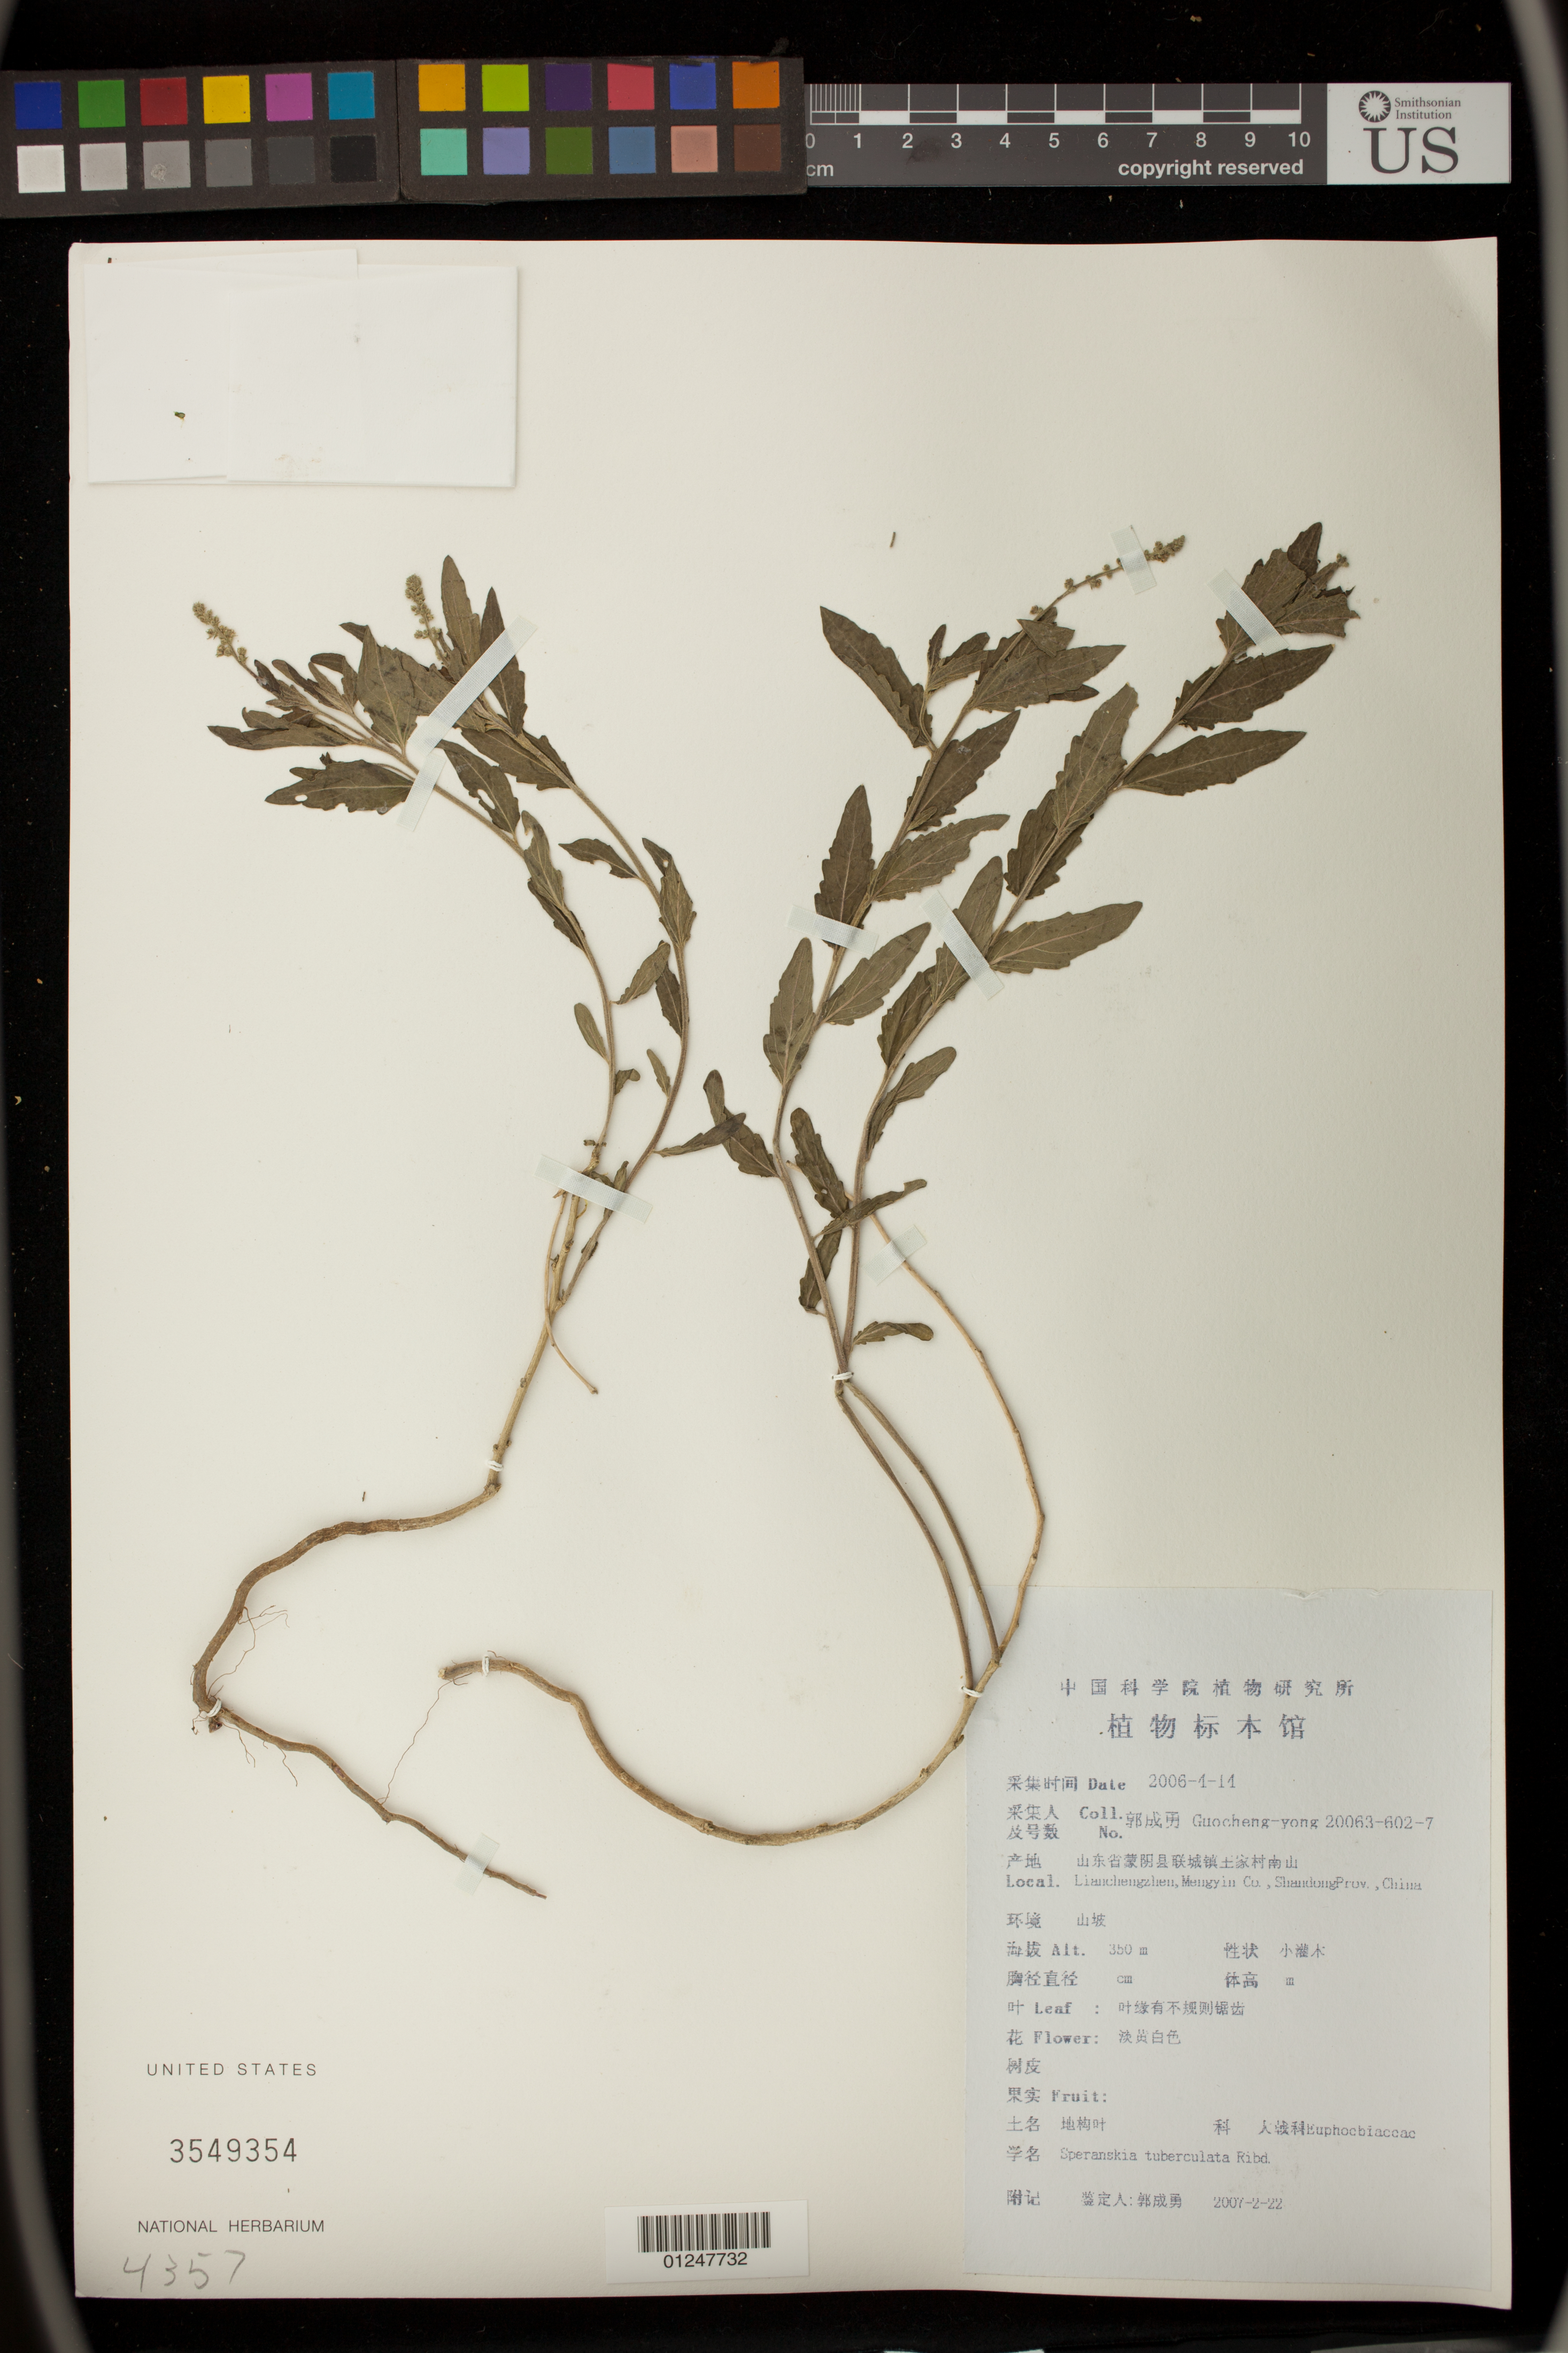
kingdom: Plantae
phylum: Tracheophyta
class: Magnoliopsida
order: Malpighiales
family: Euphorbiaceae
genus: Speranskia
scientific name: Speranskia tuberculata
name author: (Bunge) Baill.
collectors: Guo cheng-yong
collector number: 20063-602-7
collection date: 2006-01-11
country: China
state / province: Zhejiang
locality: Lianchengzhen, Mengyin Co, Shandong Prov.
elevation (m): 350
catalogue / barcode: US 3549354